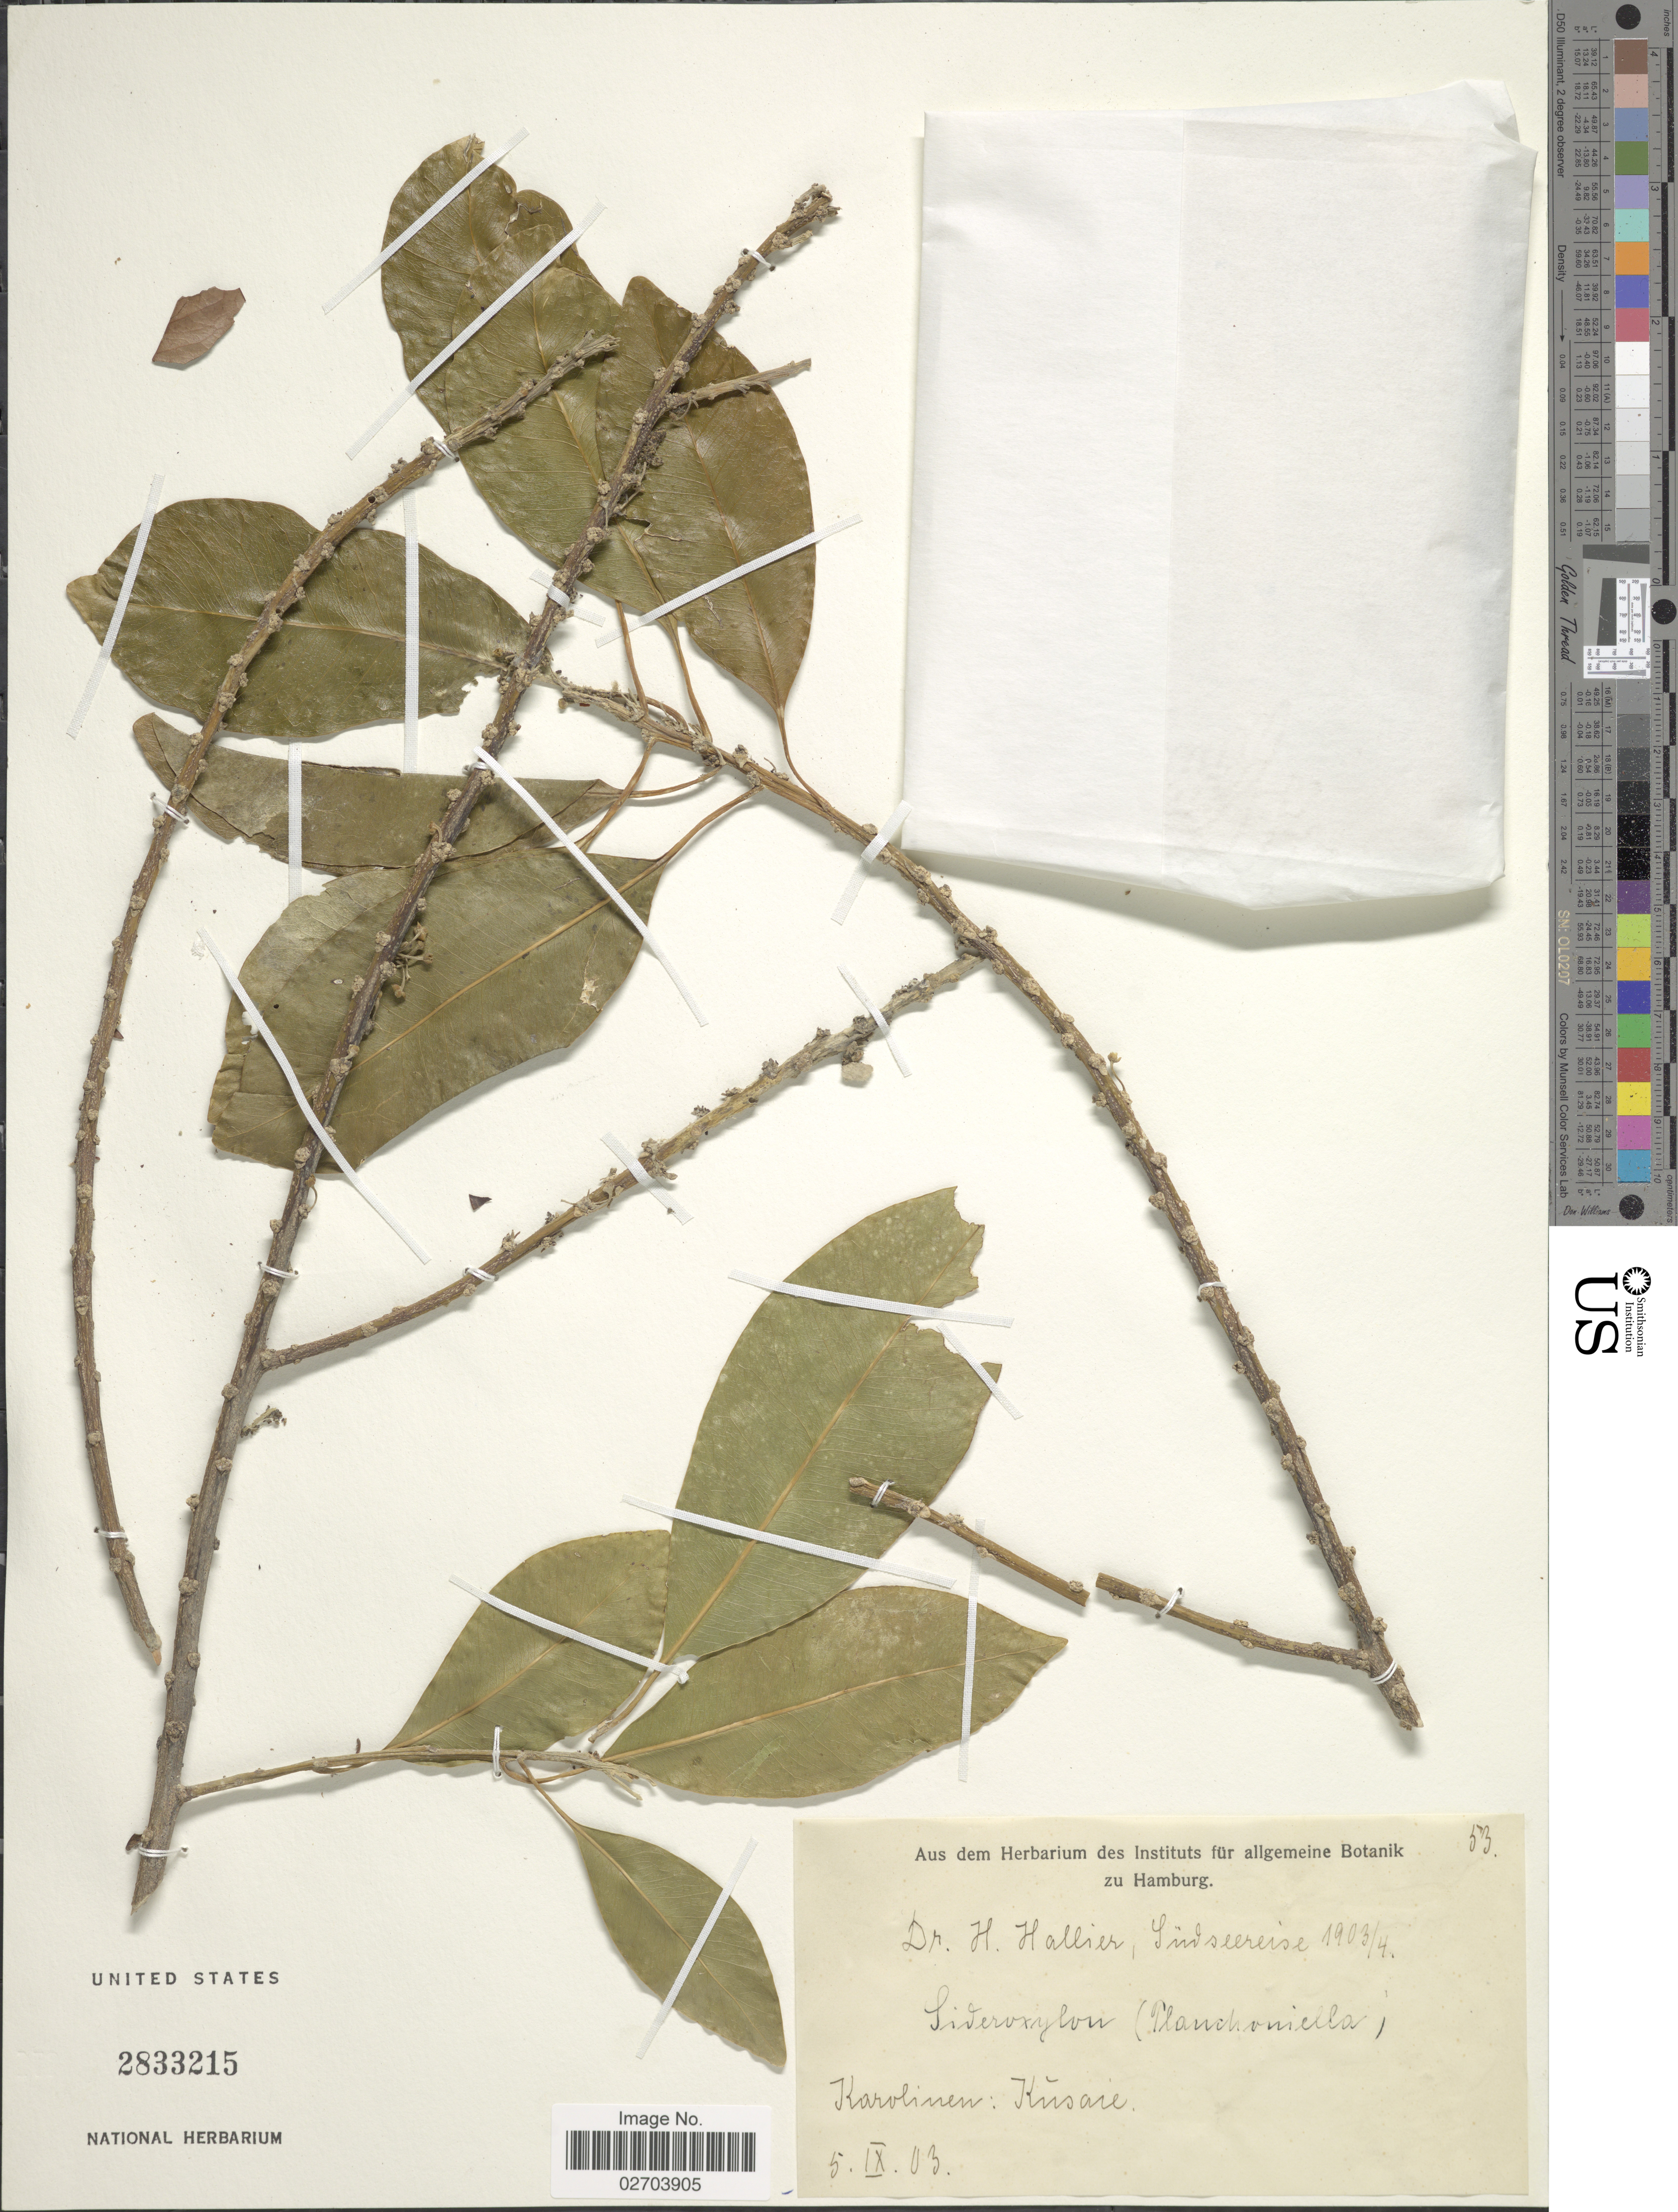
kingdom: Plantae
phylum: Tracheophyta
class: Magnoliopsida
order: Ericales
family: Sapotaceae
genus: Sideroxylon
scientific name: Sideroxylon sp.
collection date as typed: Transcribed d/m/y: 5/9/3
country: Micronesia, Federated States of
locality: Karolinen: Kusaie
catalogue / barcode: US 2833215